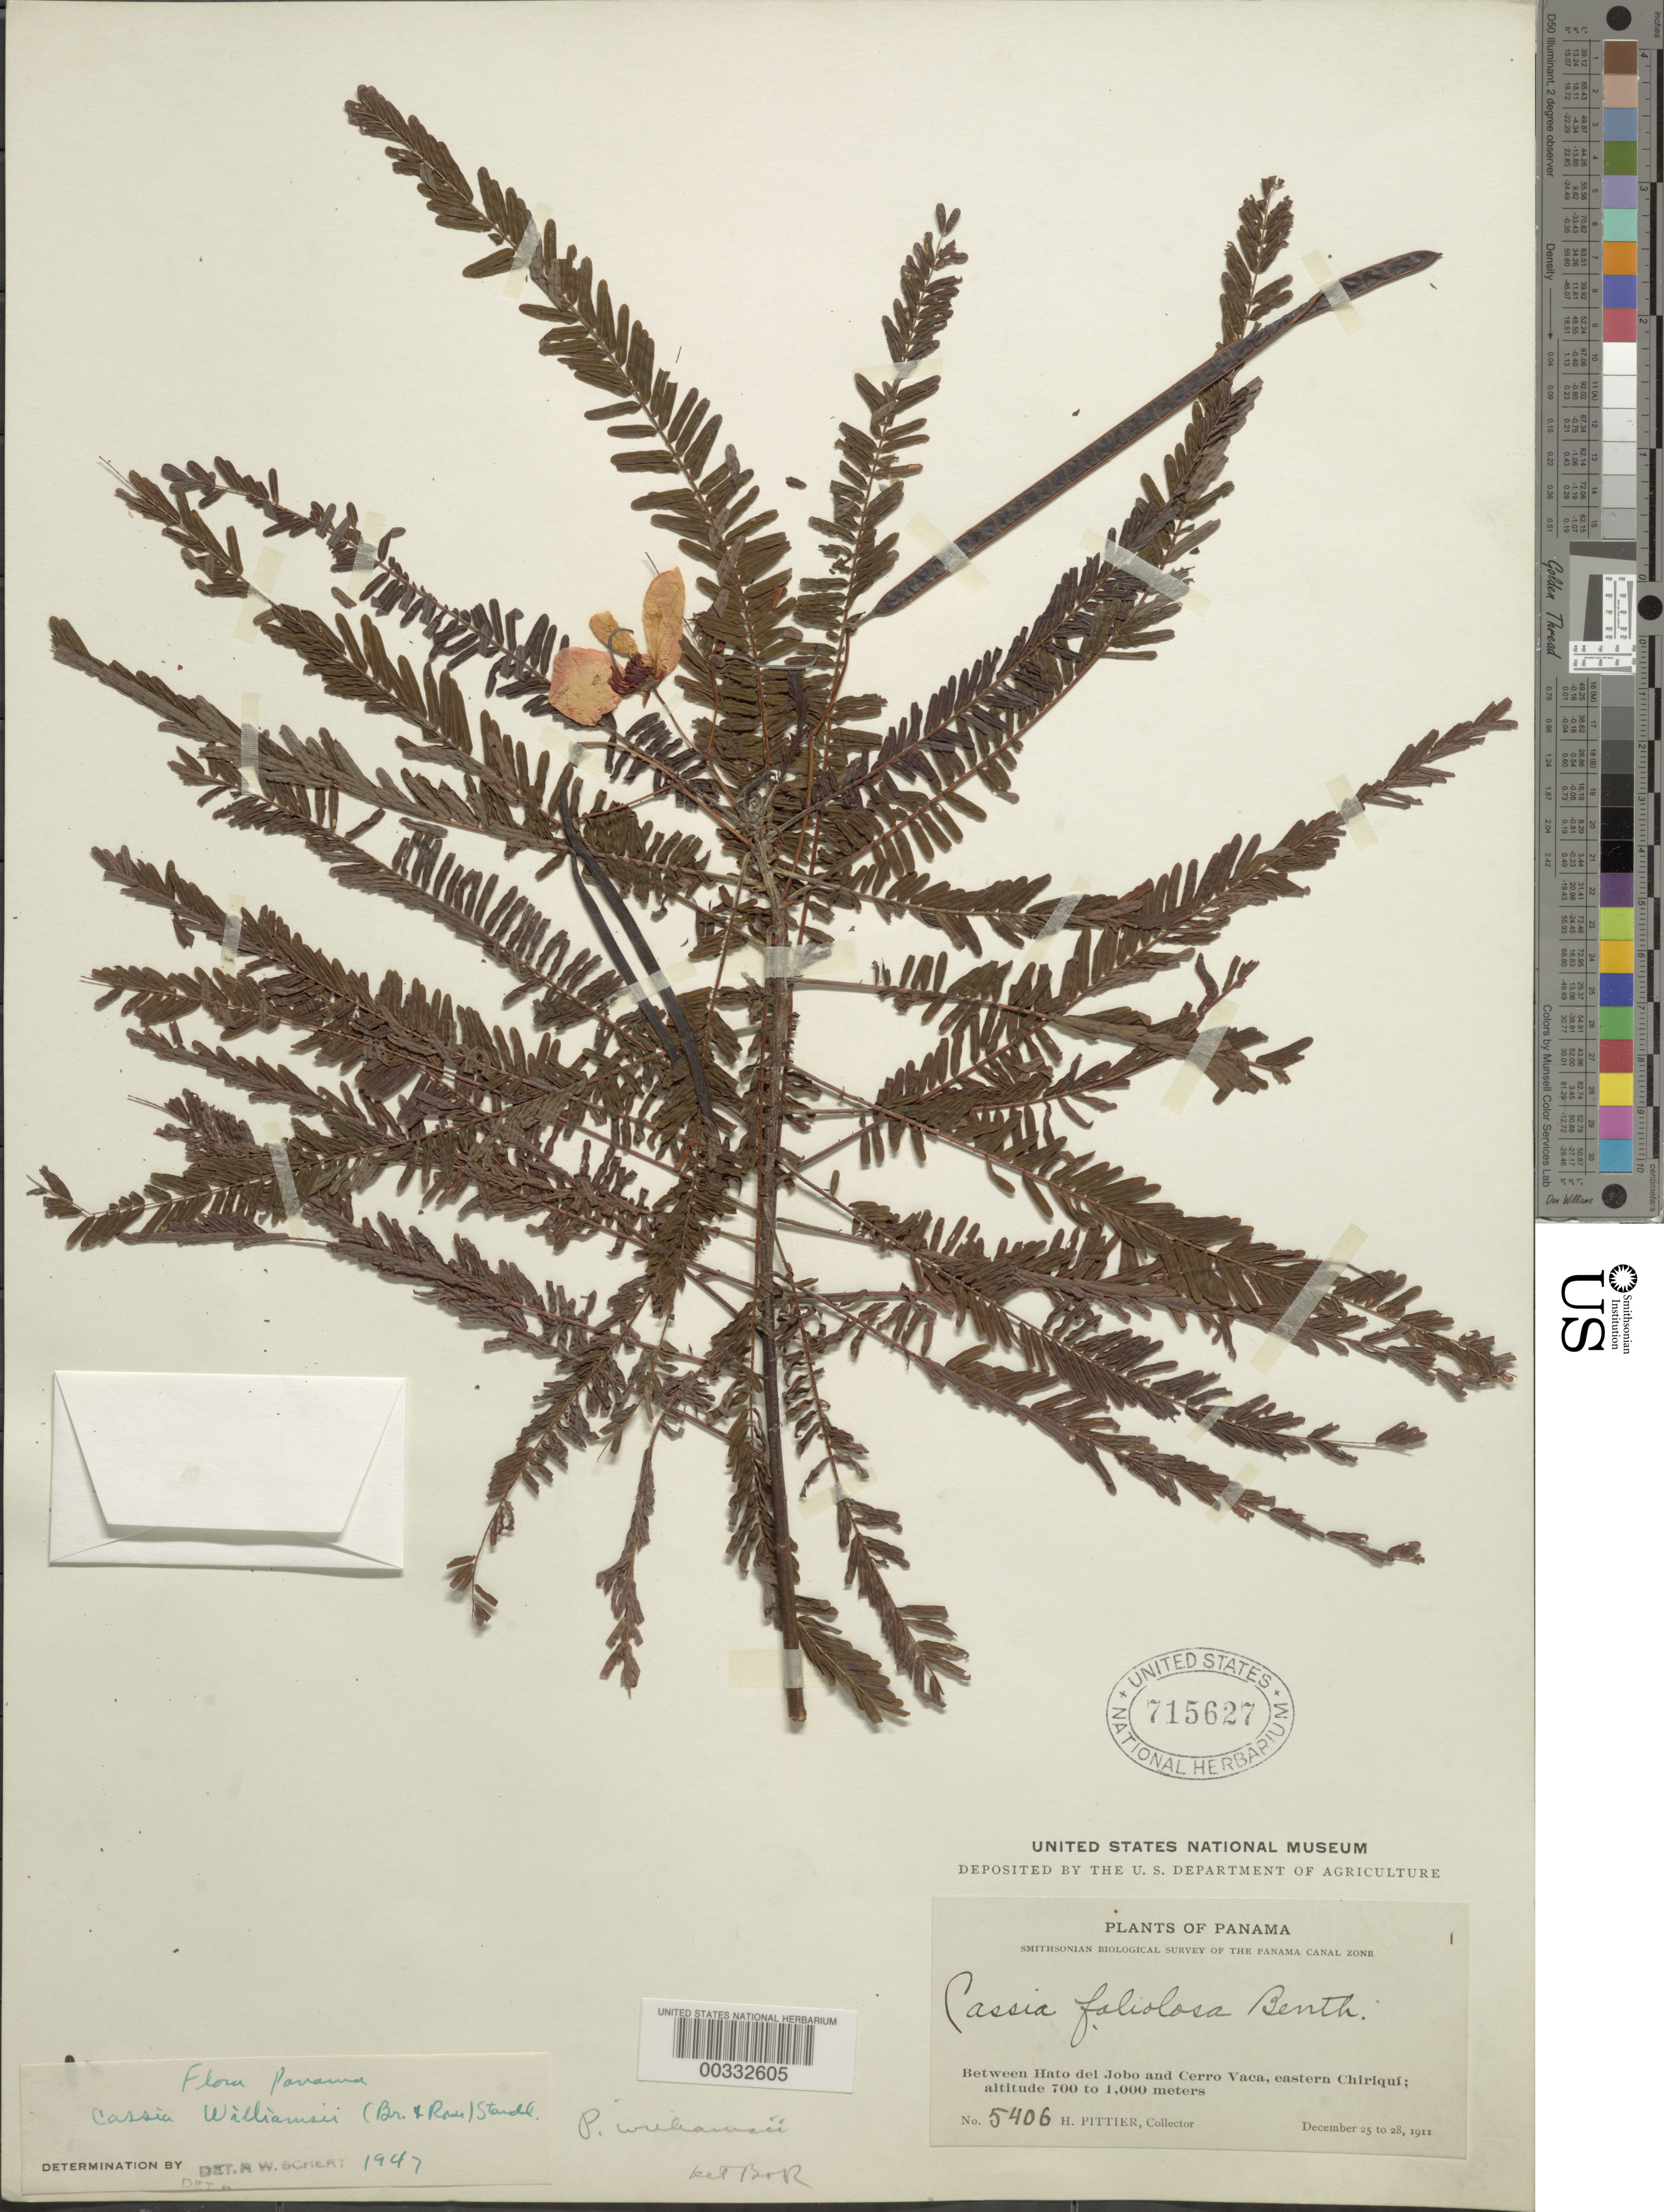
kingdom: Plantae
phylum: Tracheophyta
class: Magnoliopsida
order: Fabales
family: Fabaceae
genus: Senna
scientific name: Senna williamsii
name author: (Britton & Rose) H.S. Irwin & Barneby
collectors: H. F. Pittier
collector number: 5406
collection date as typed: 25 Dec 1911 to 28 Dec 1911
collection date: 1911-12-25/1911-12-28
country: Panama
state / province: Chiriquí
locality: Between Hato del Jobo and Cerro Vaca, eastern Chiriquí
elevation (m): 700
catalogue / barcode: US 715627